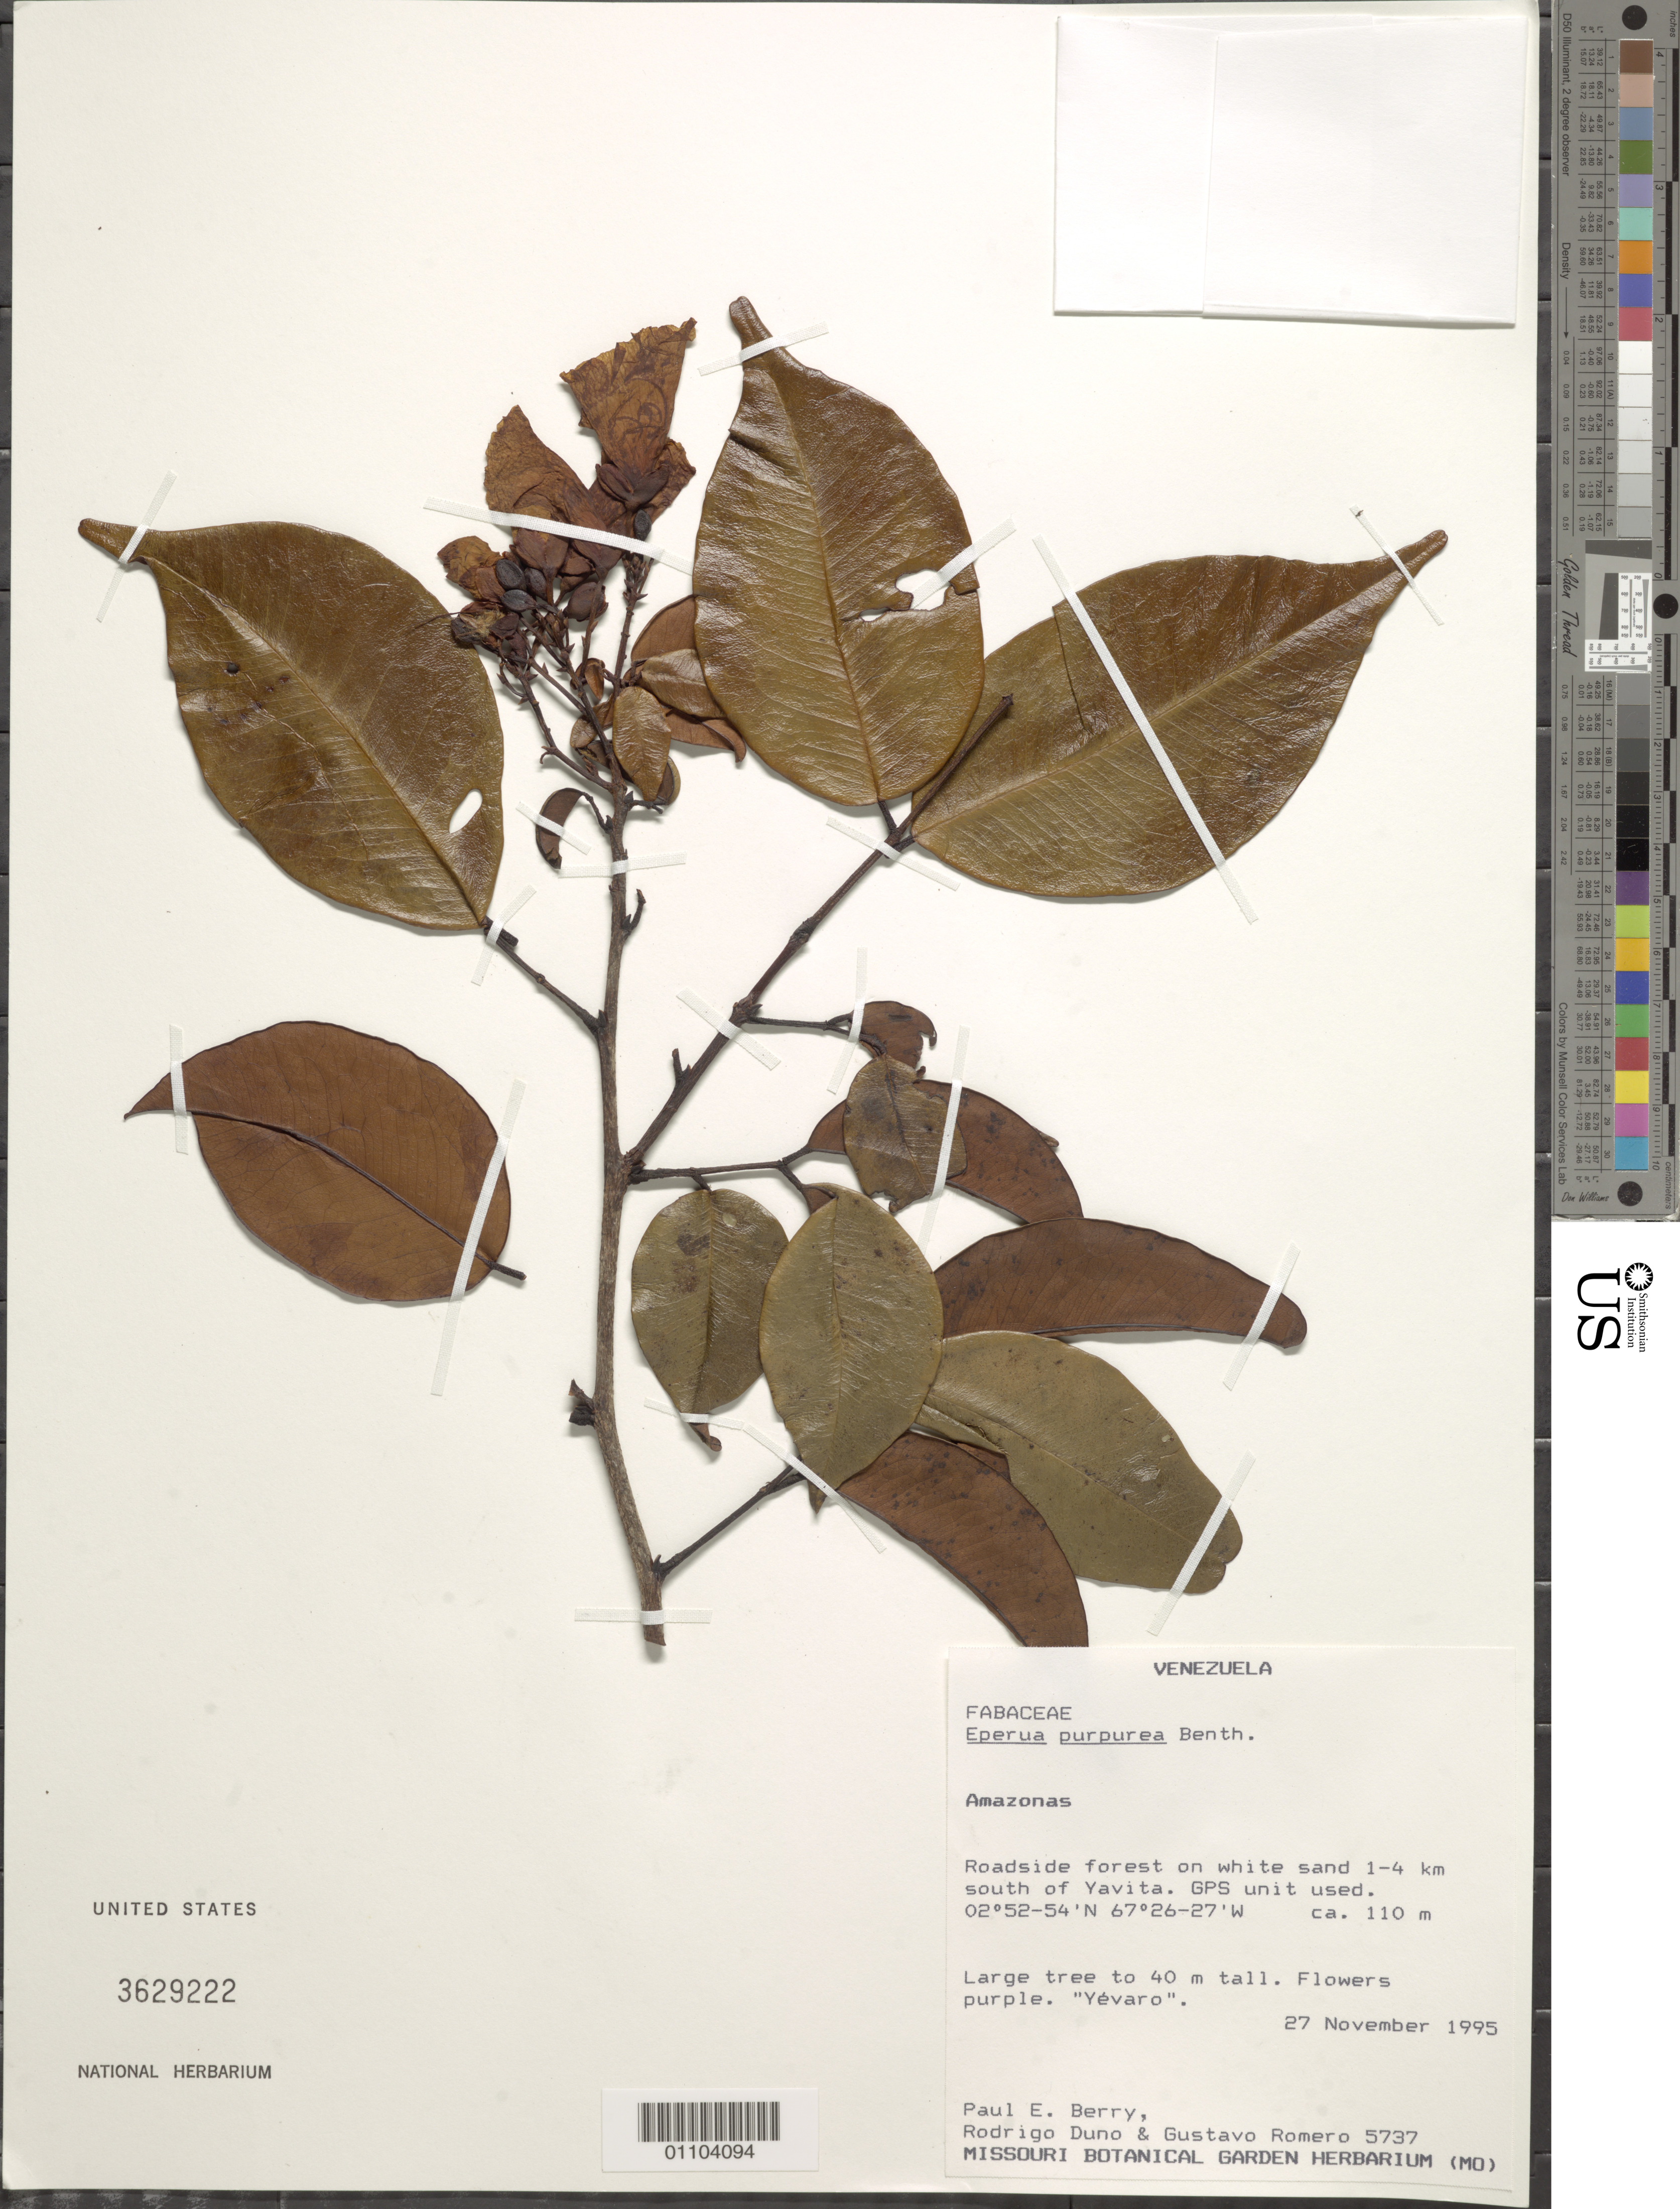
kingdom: Plantae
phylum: Tracheophyta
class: Magnoliopsida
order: Fabales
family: Fabaceae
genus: Eperua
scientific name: Eperua purpurea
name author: Benth.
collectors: P. E. Berry, R. Duno de Stefano & G. A. Romero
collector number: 5737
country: Venezuela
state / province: Amazonas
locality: S of Yavita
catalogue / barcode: US 3629222